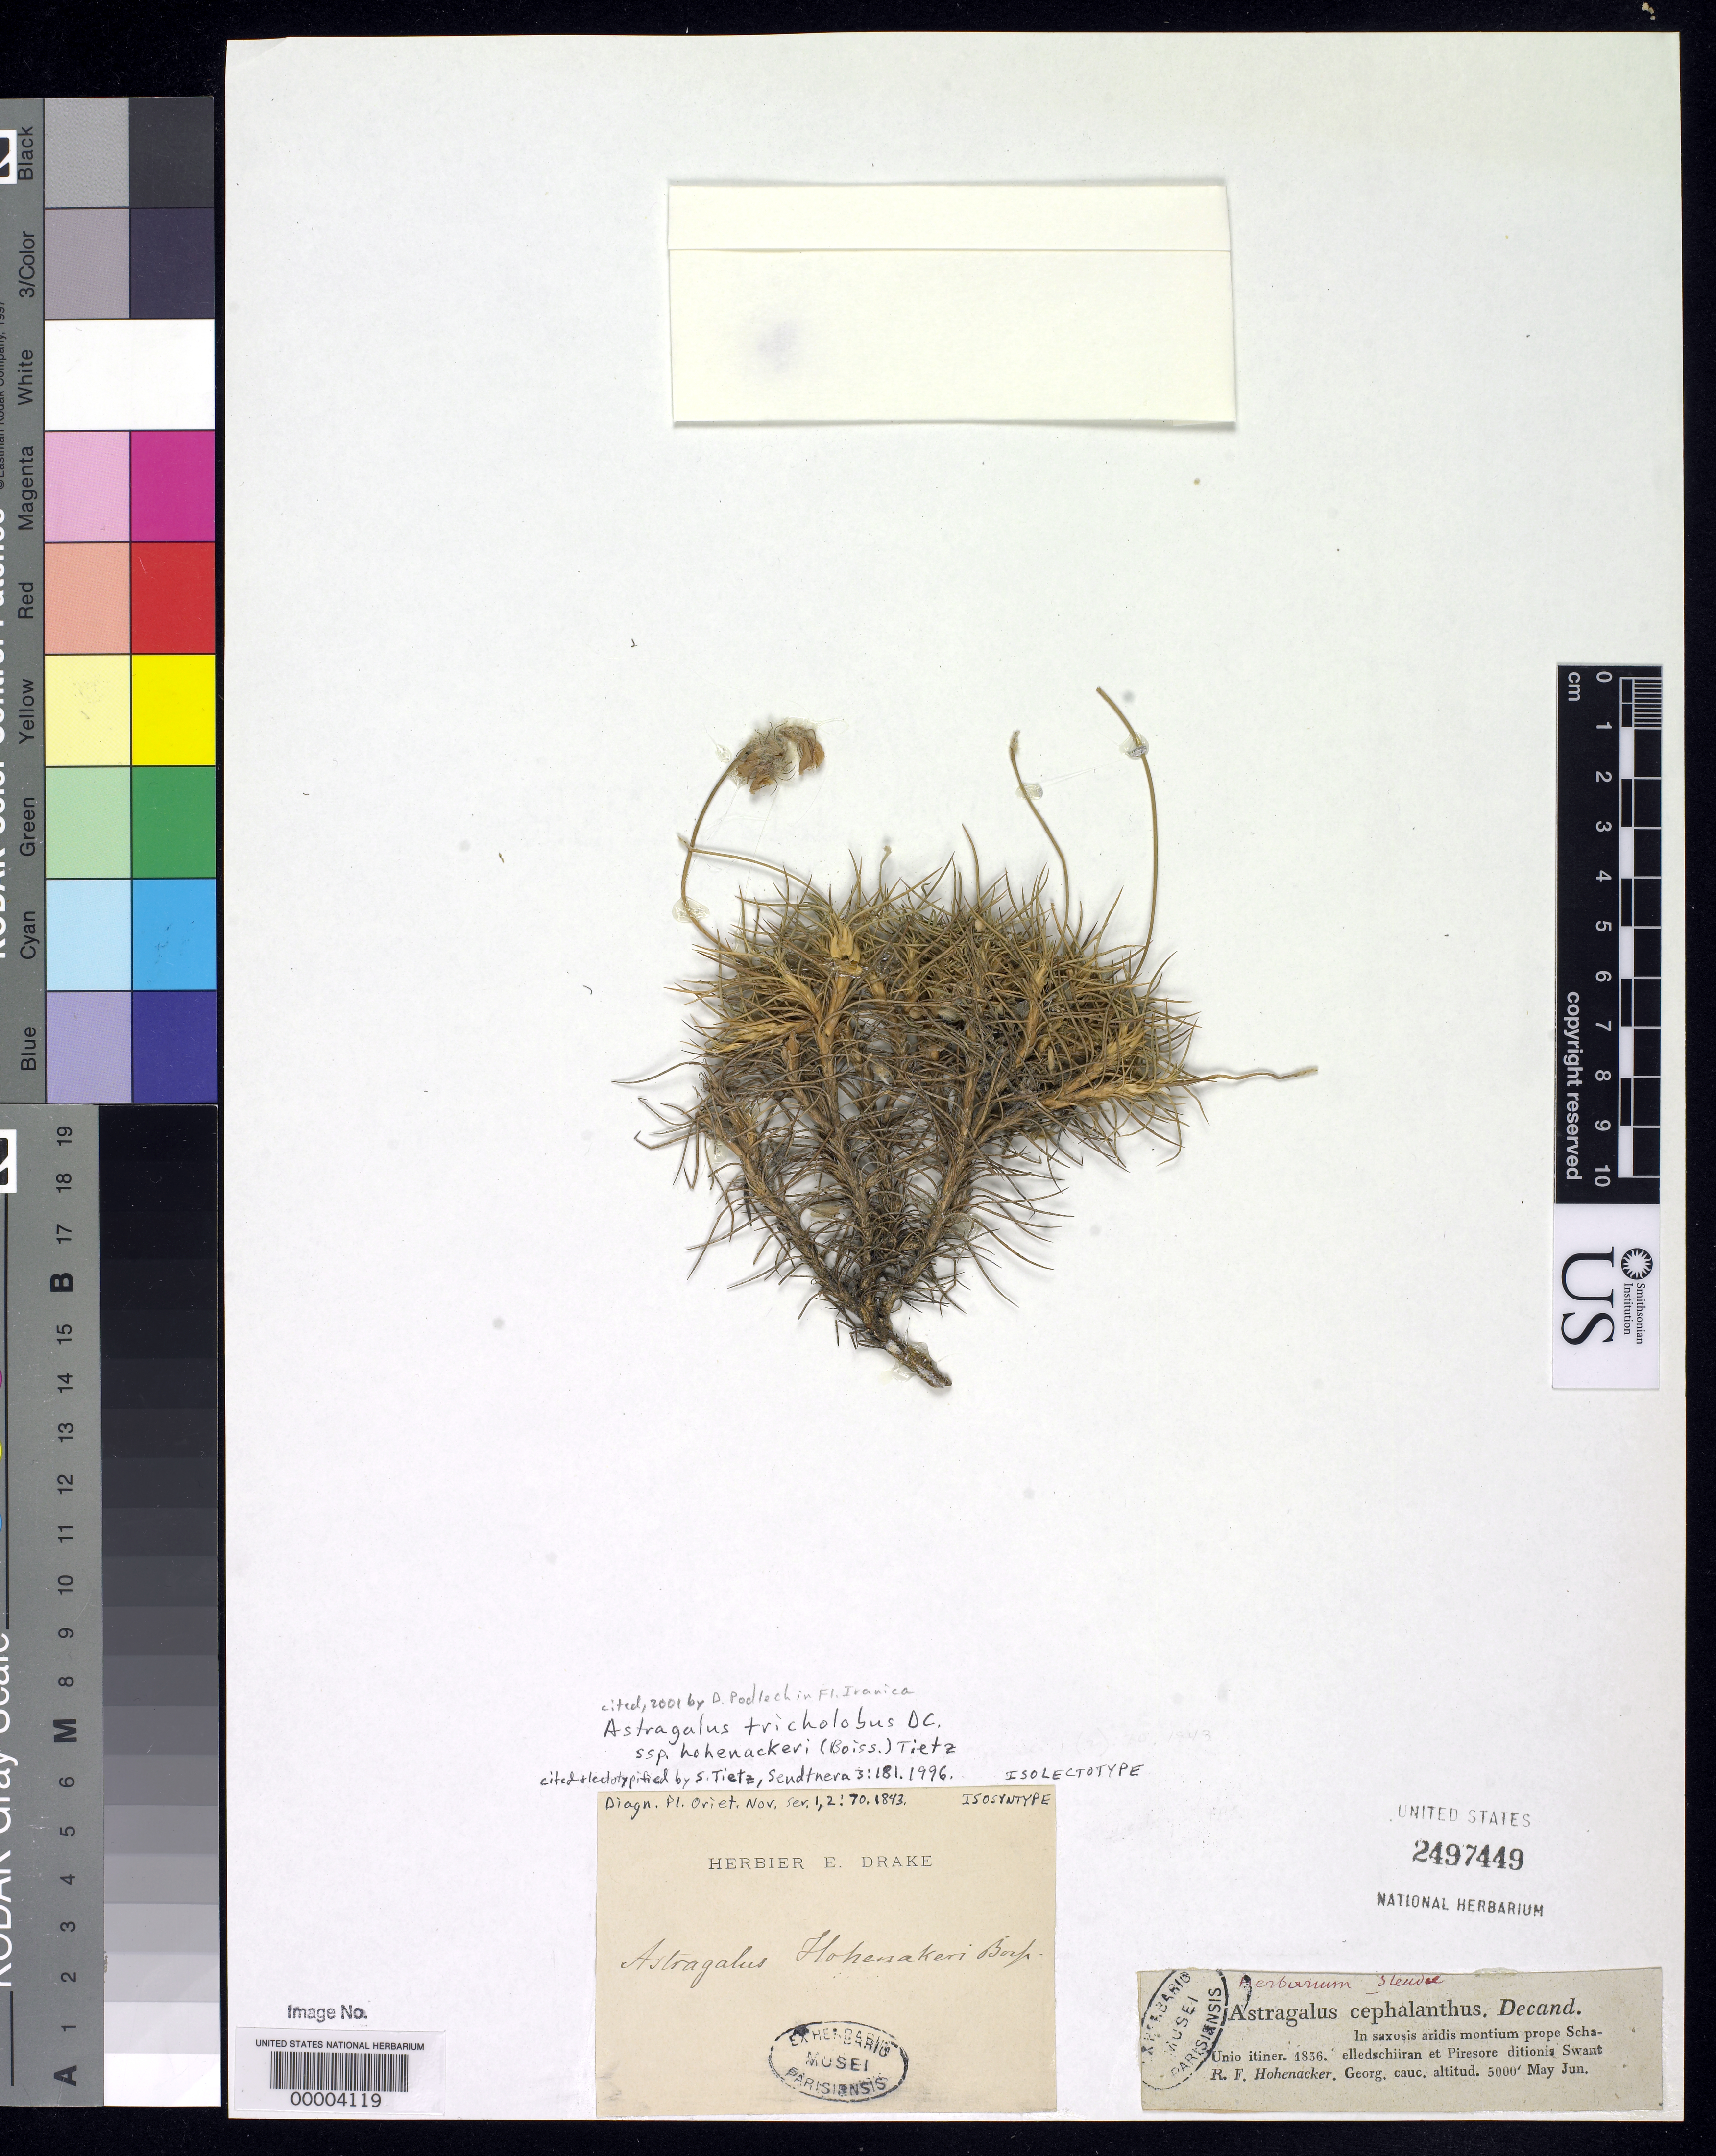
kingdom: Plantae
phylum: Tracheophyta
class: Magnoliopsida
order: Fabales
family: Fabaceae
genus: Astragalus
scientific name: Astragalus hohenackeri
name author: Boiss.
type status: Isolectotype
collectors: R. F. Hohenacker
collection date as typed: May 1836 to -- Jun 1836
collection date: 1836-05/1836-06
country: Georgia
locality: In saxosis aridis montium prope Schaelledschiiran et Piresore ditionis Swant Georg. Cauc.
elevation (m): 1524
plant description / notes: Currently accepted name as cited by Podlech, Fl. Iranica (2001).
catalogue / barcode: US 2497449